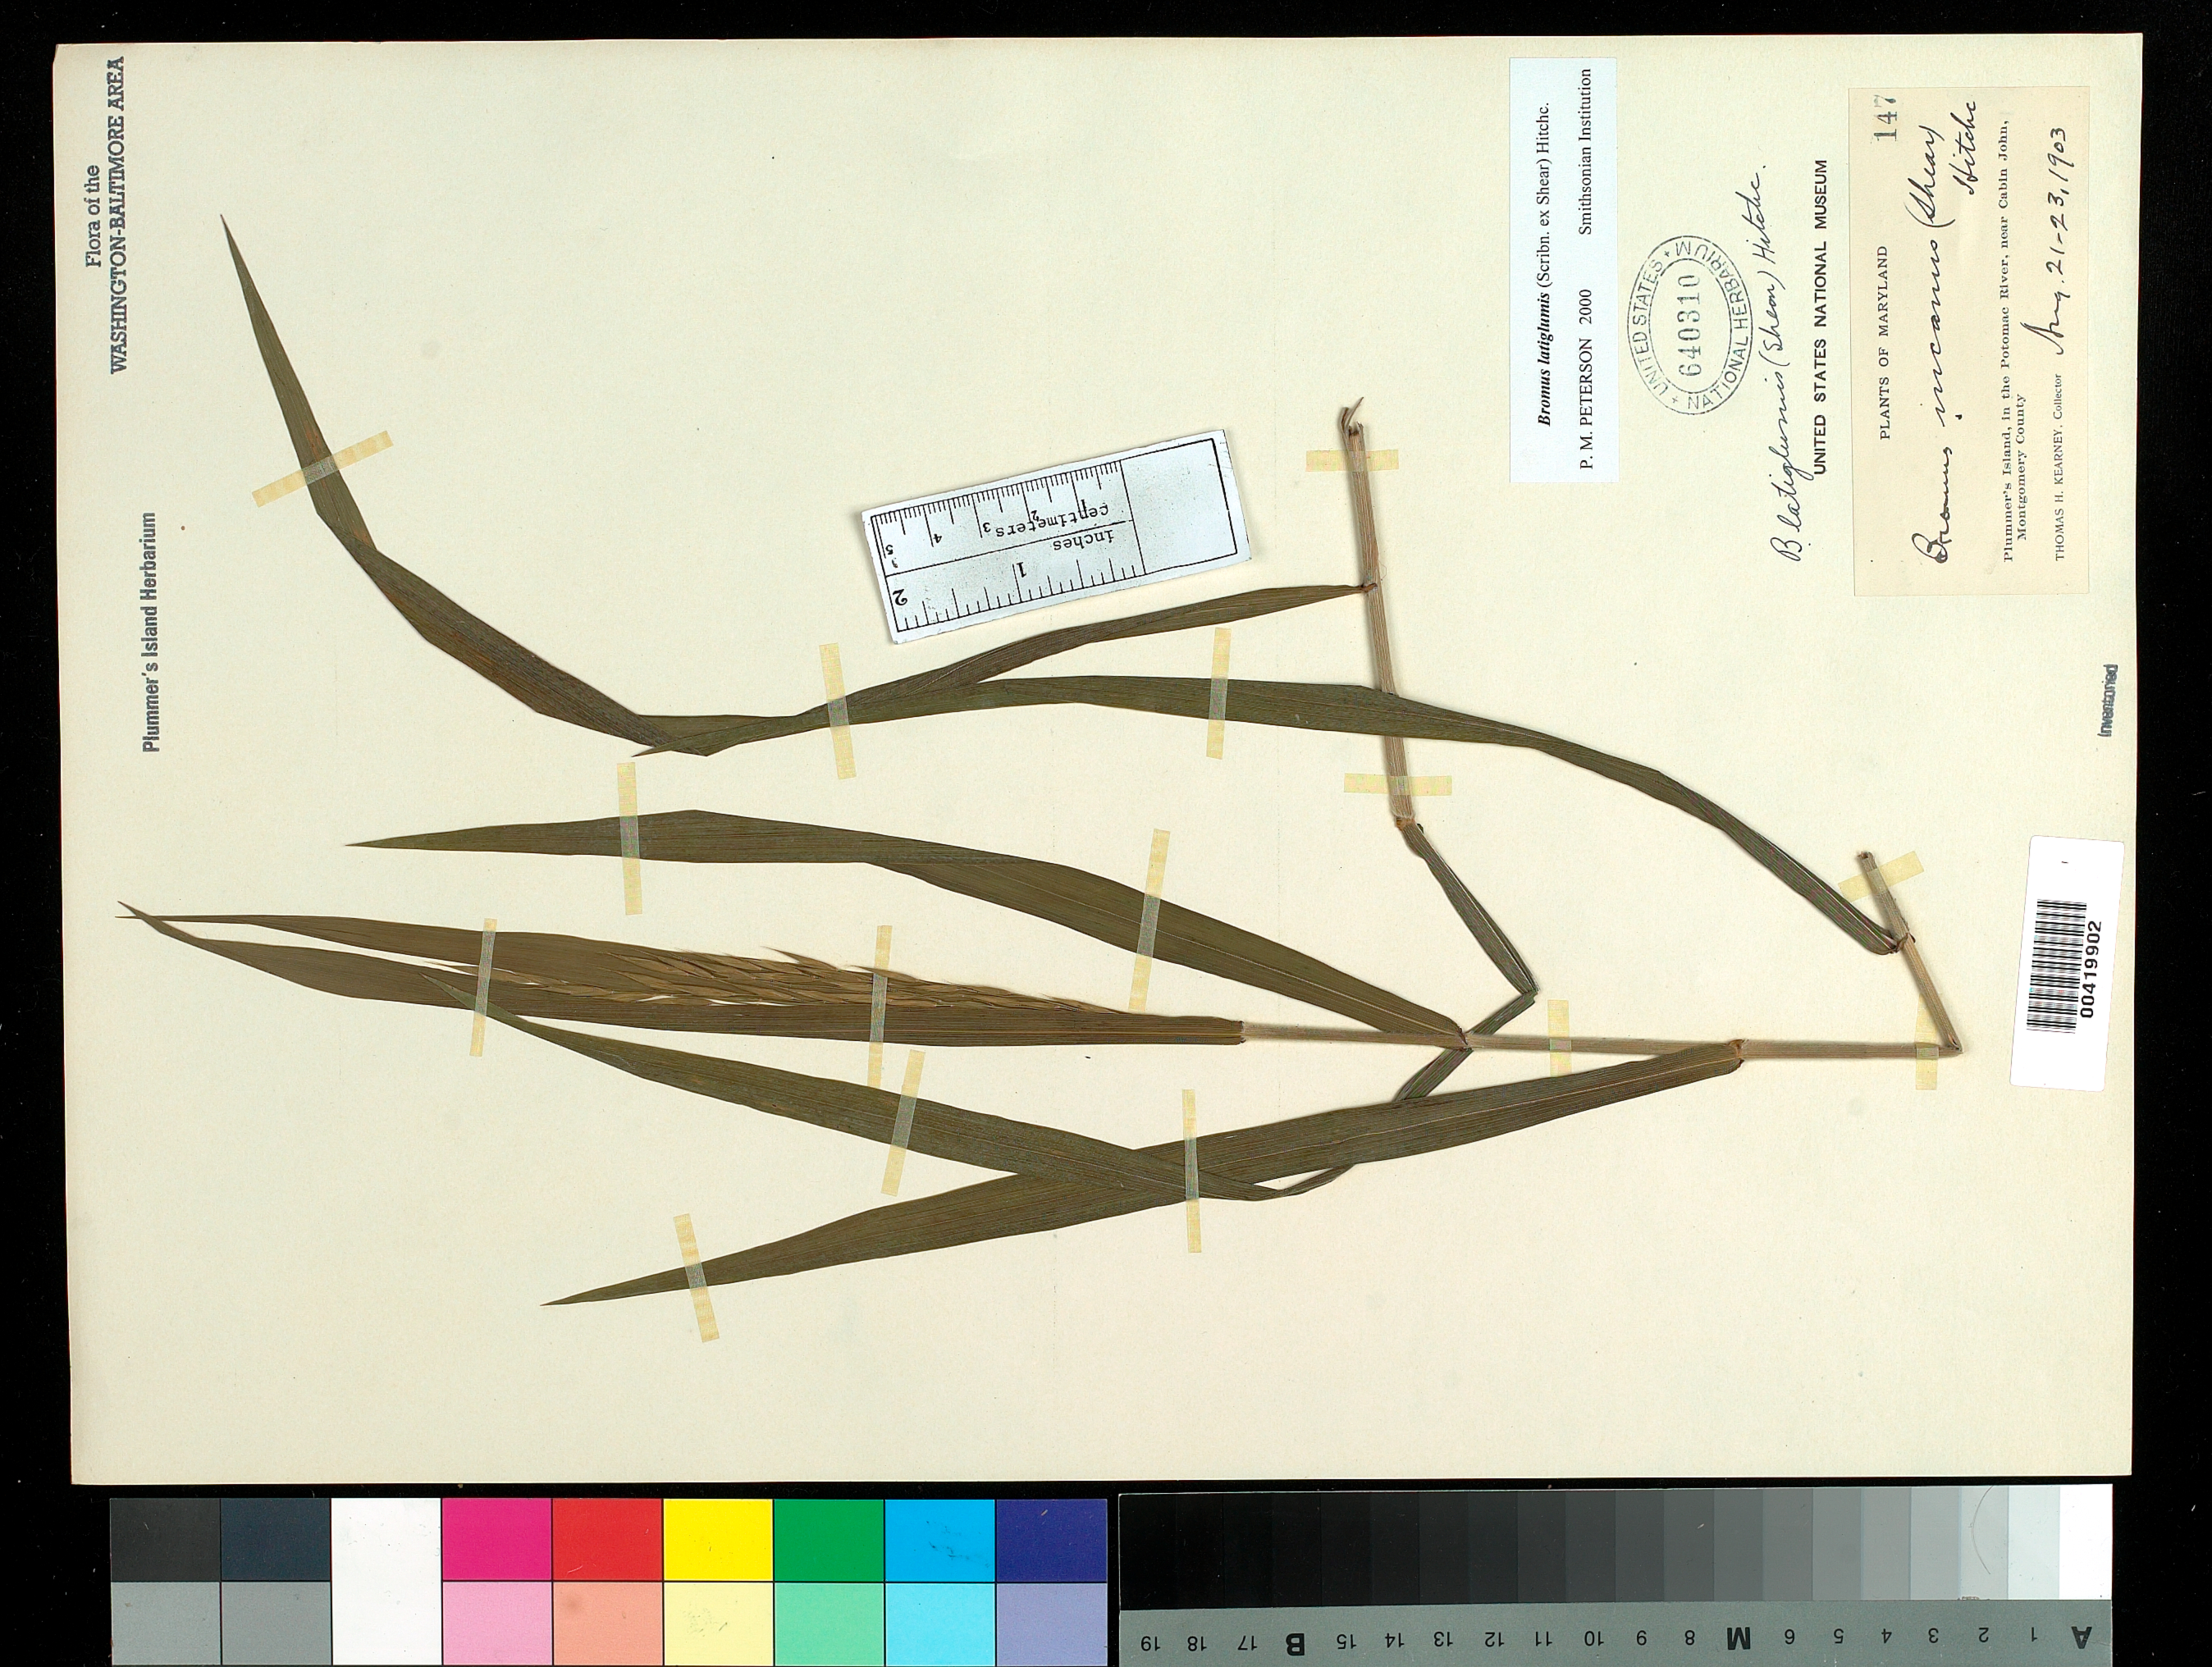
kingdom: Plantae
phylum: Tracheophyta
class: Liliopsida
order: Poales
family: Poaceae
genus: Bromus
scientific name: Bromus latiglumis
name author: (Scribn. ex Shear) Hitchc.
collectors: T. H. Kearney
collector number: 147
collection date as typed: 21 Aug 1903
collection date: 1903-08-21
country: United States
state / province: Maryland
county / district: Montgomery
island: Plummers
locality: Plummer's Island C. & O. Canal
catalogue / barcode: US 640310